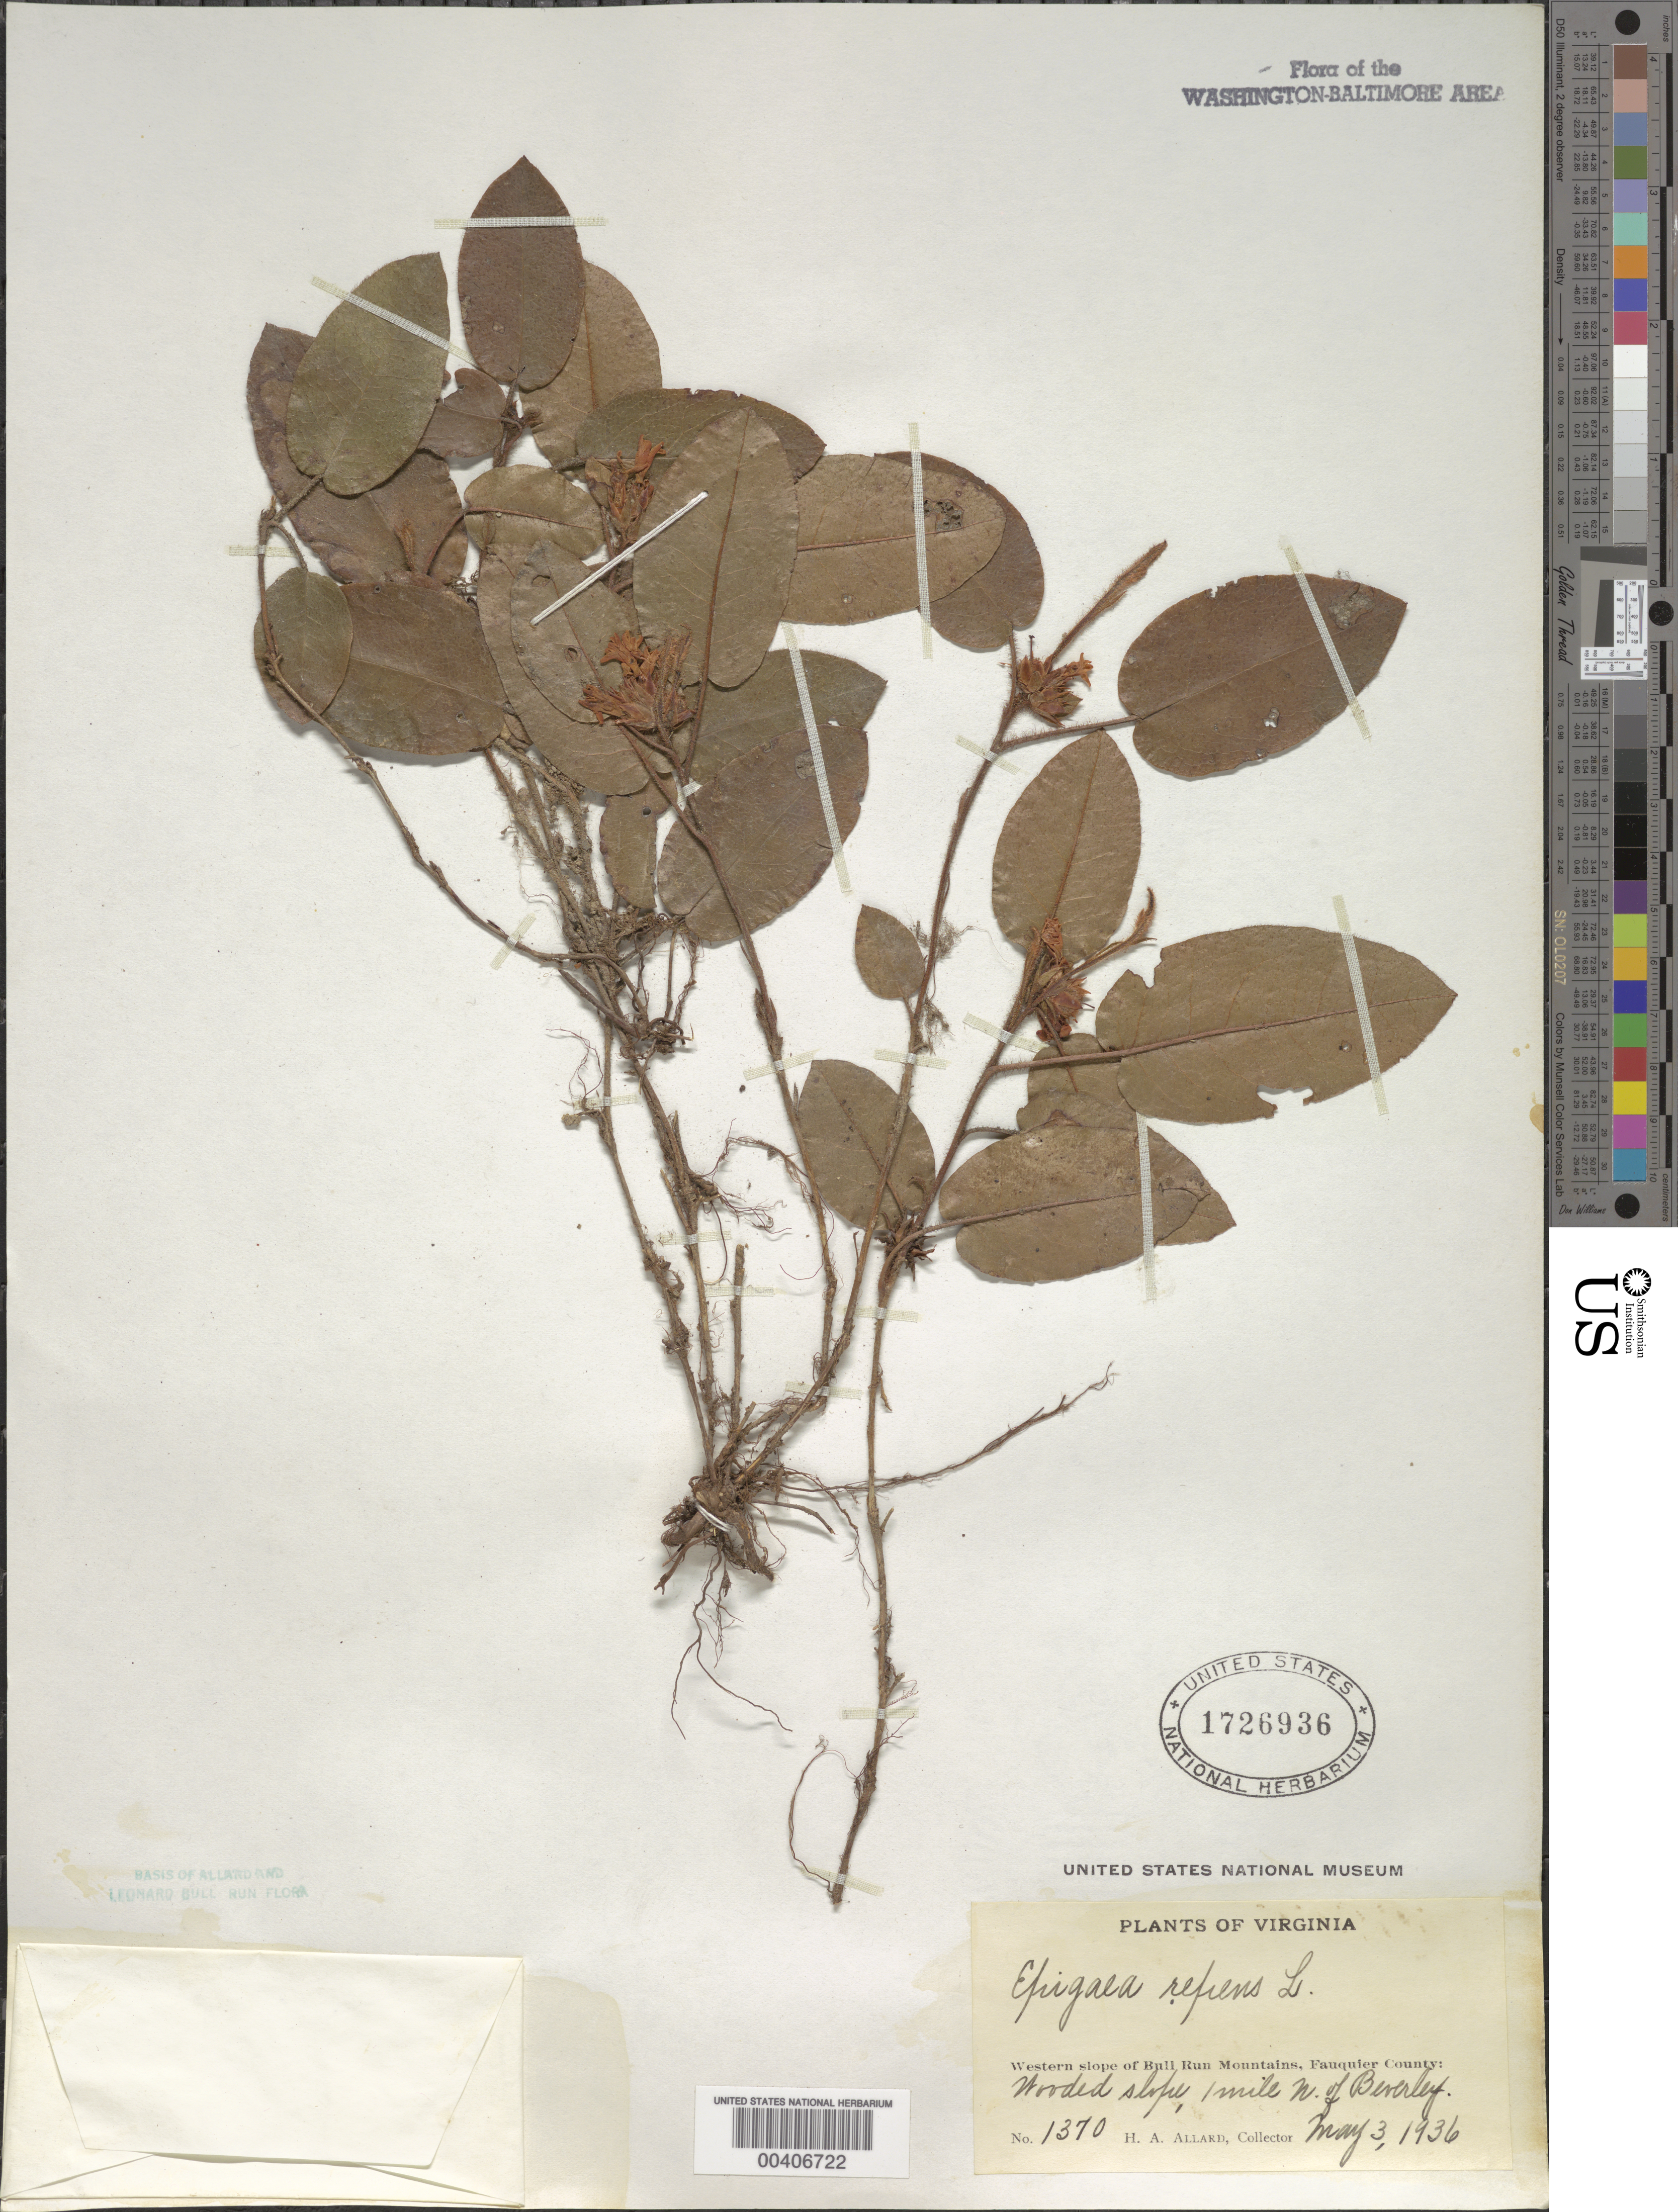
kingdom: Plantae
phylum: Tracheophyta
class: Magnoliopsida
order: Ericales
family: Ericaceae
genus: Epigaea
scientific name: Epigaea repens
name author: L.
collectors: H. A. Allard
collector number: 1370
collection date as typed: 03 May 1936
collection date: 1936-05-03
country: United States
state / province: Virginia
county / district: Fauquier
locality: Western Slope of Bull Run Mountains, 1 Mile North of Beverley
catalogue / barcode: US 1726936